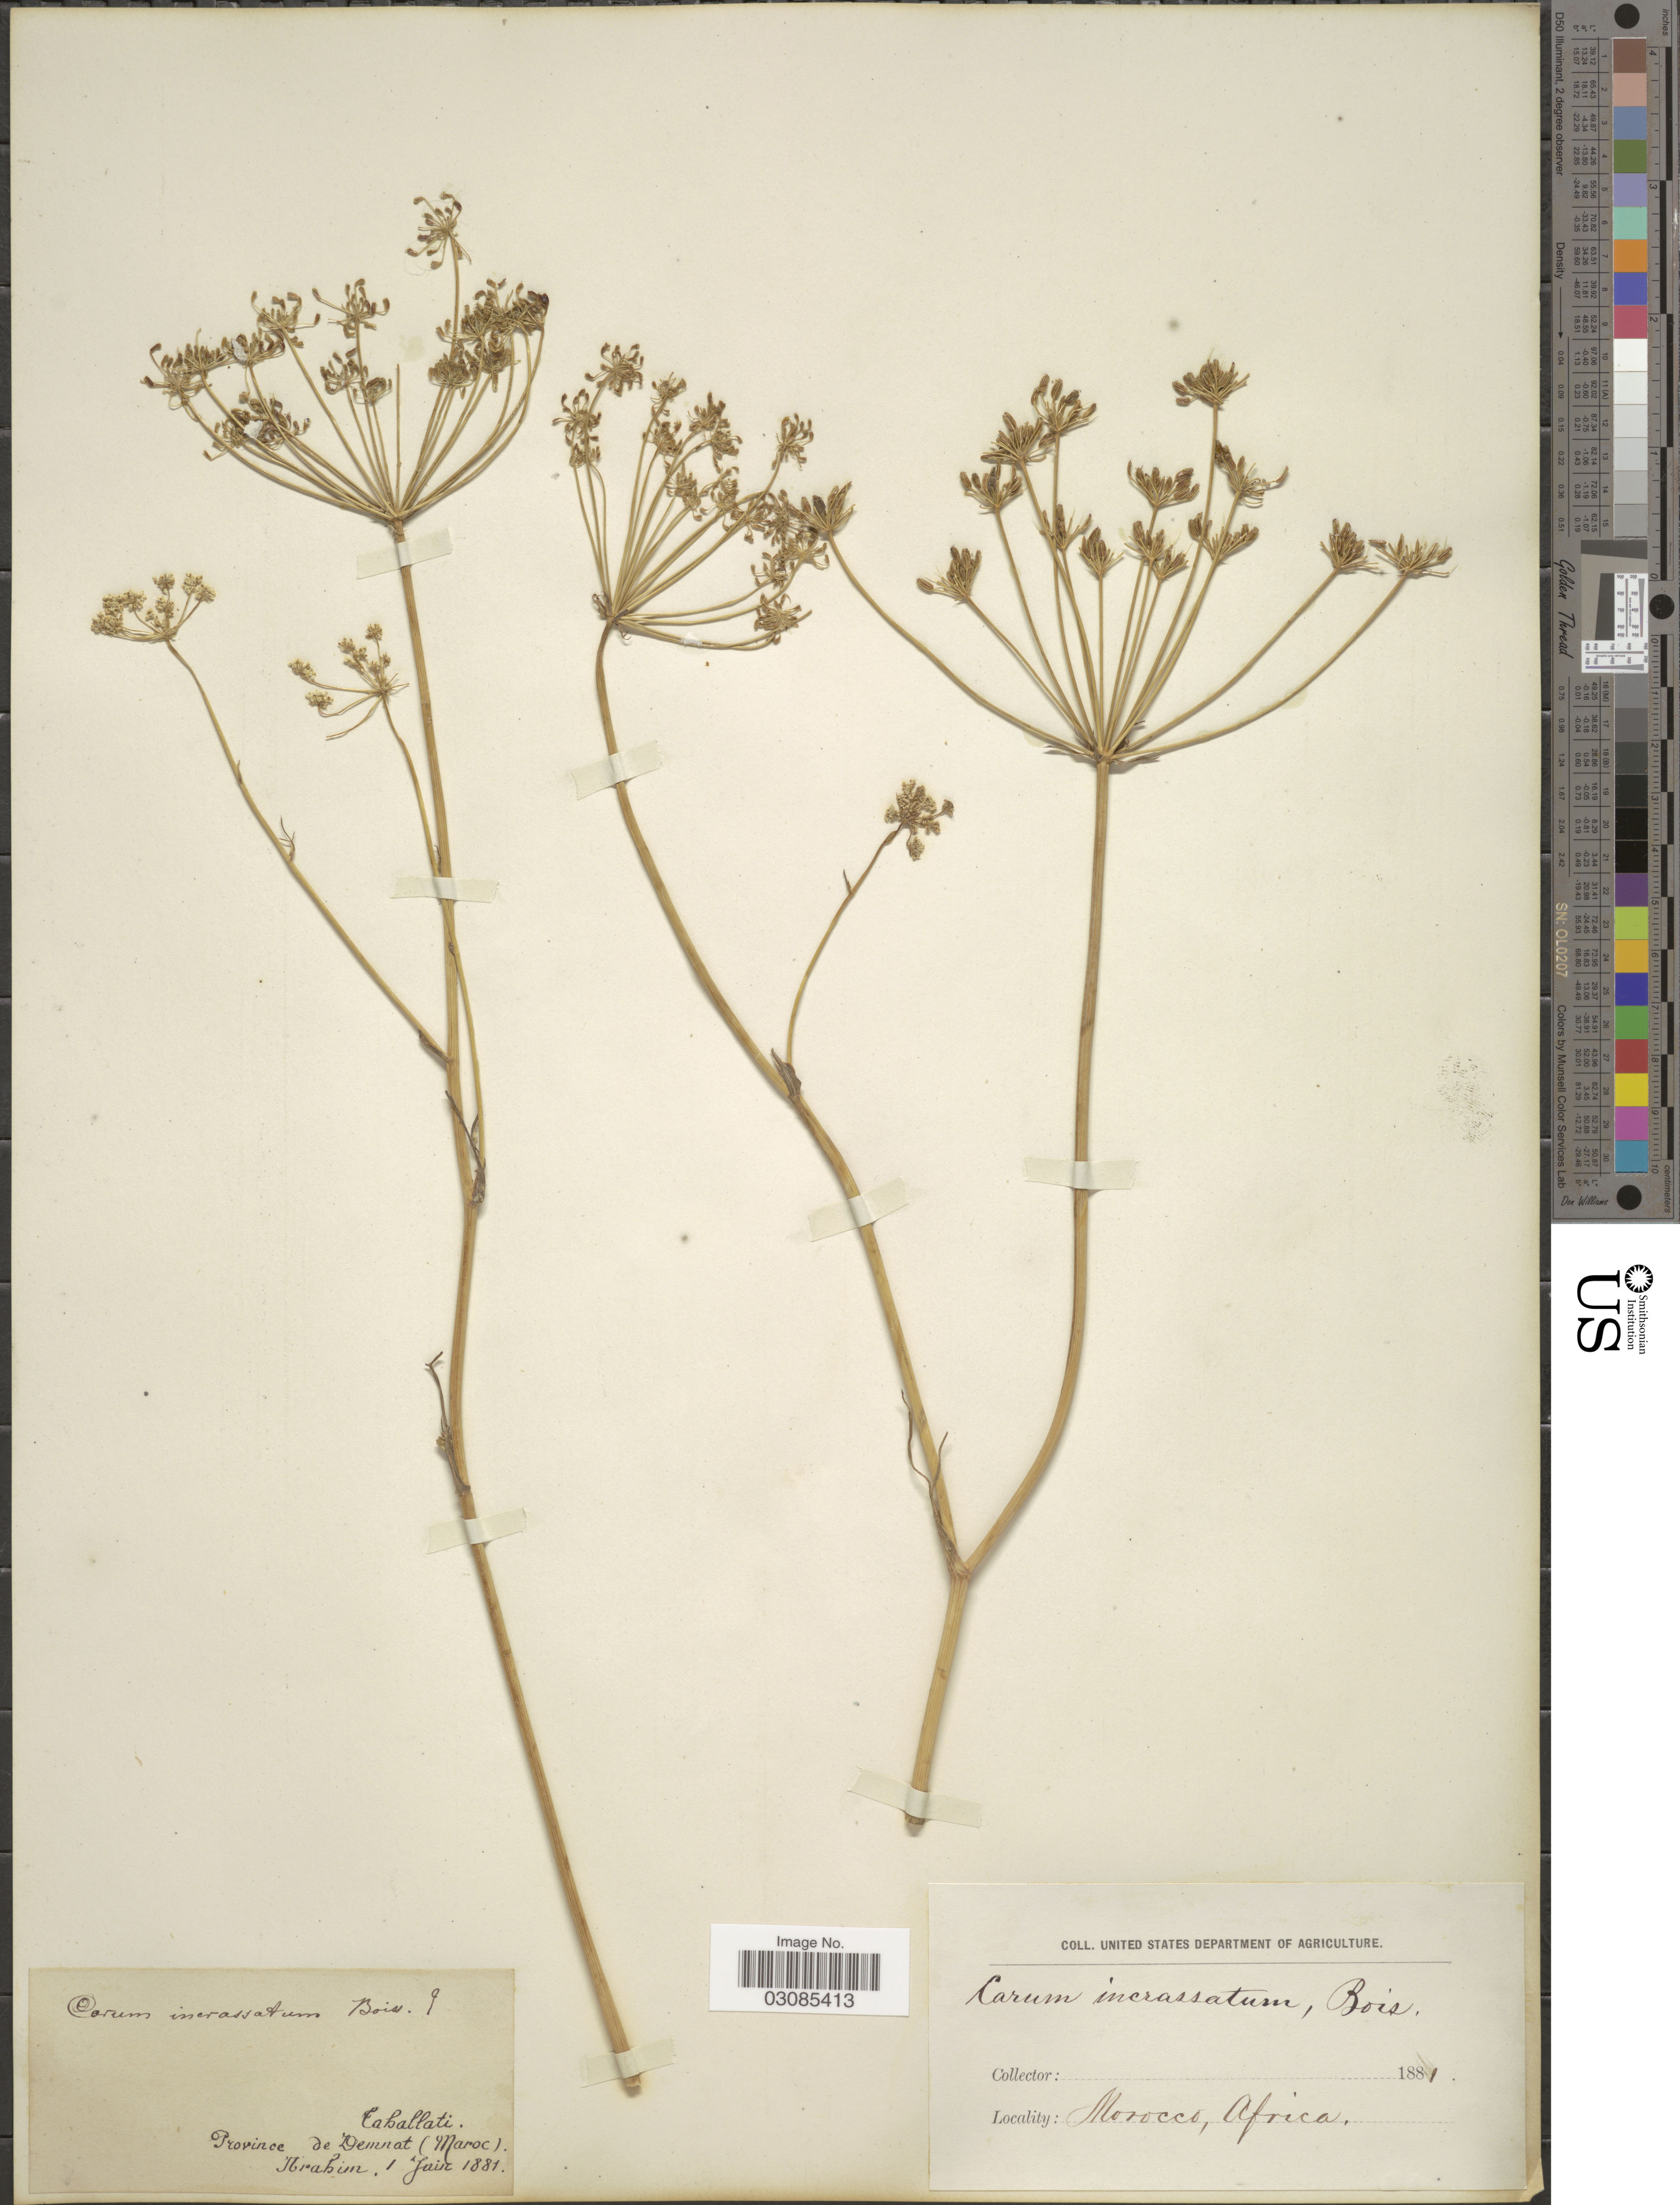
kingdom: Plantae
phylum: Tracheophyta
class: Magnoliopsida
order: Apiales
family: Apiaceae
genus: Bunium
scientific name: Bunium ferulaceum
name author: Sibth. & Sm.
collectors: -. Ibrahim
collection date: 1881-06-01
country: Morocco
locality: Tahallati. Province de Demnat (Maroc).